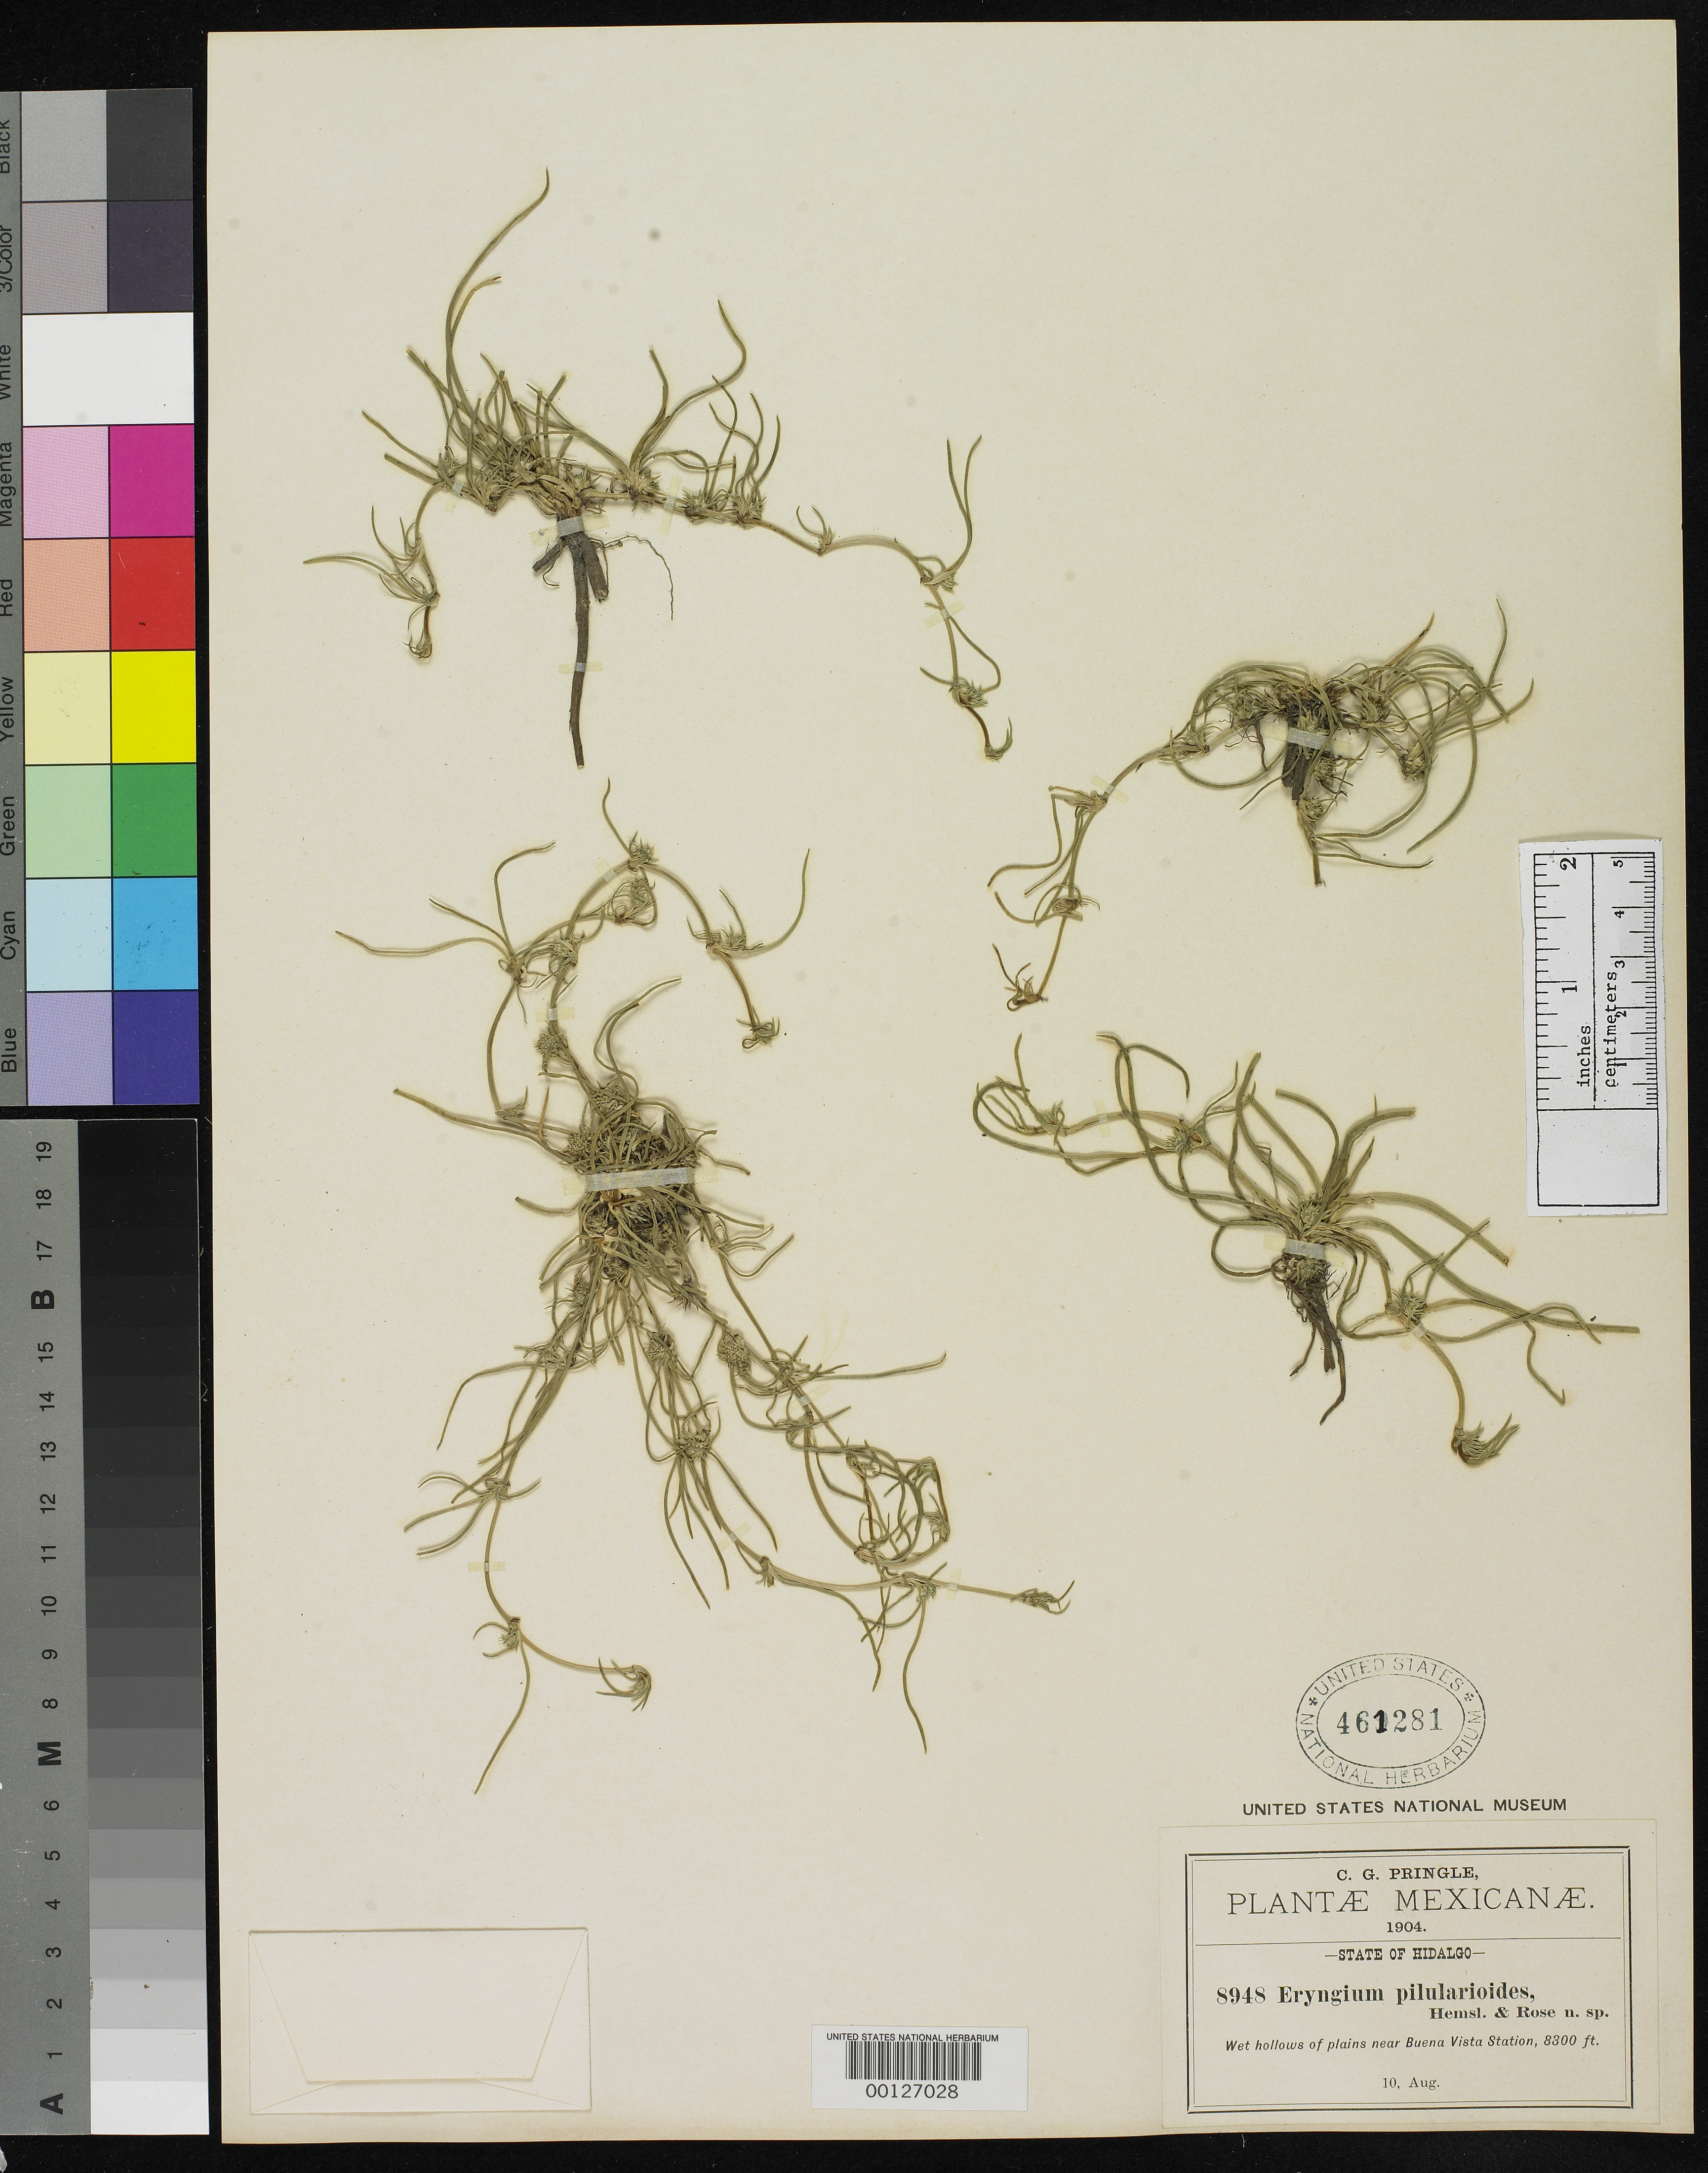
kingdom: Plantae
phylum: Tracheophyta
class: Magnoliopsida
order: Apiales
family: Apiaceae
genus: Eryngium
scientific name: Eryngium pilularioides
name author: Hemsl. & Rose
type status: Holotype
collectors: C. G. Pringle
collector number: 8948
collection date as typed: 10 Aug 1904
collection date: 1904-08-10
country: Mexico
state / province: Hidalgo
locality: Near Buena Vista Station.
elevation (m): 2530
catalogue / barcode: US 461281